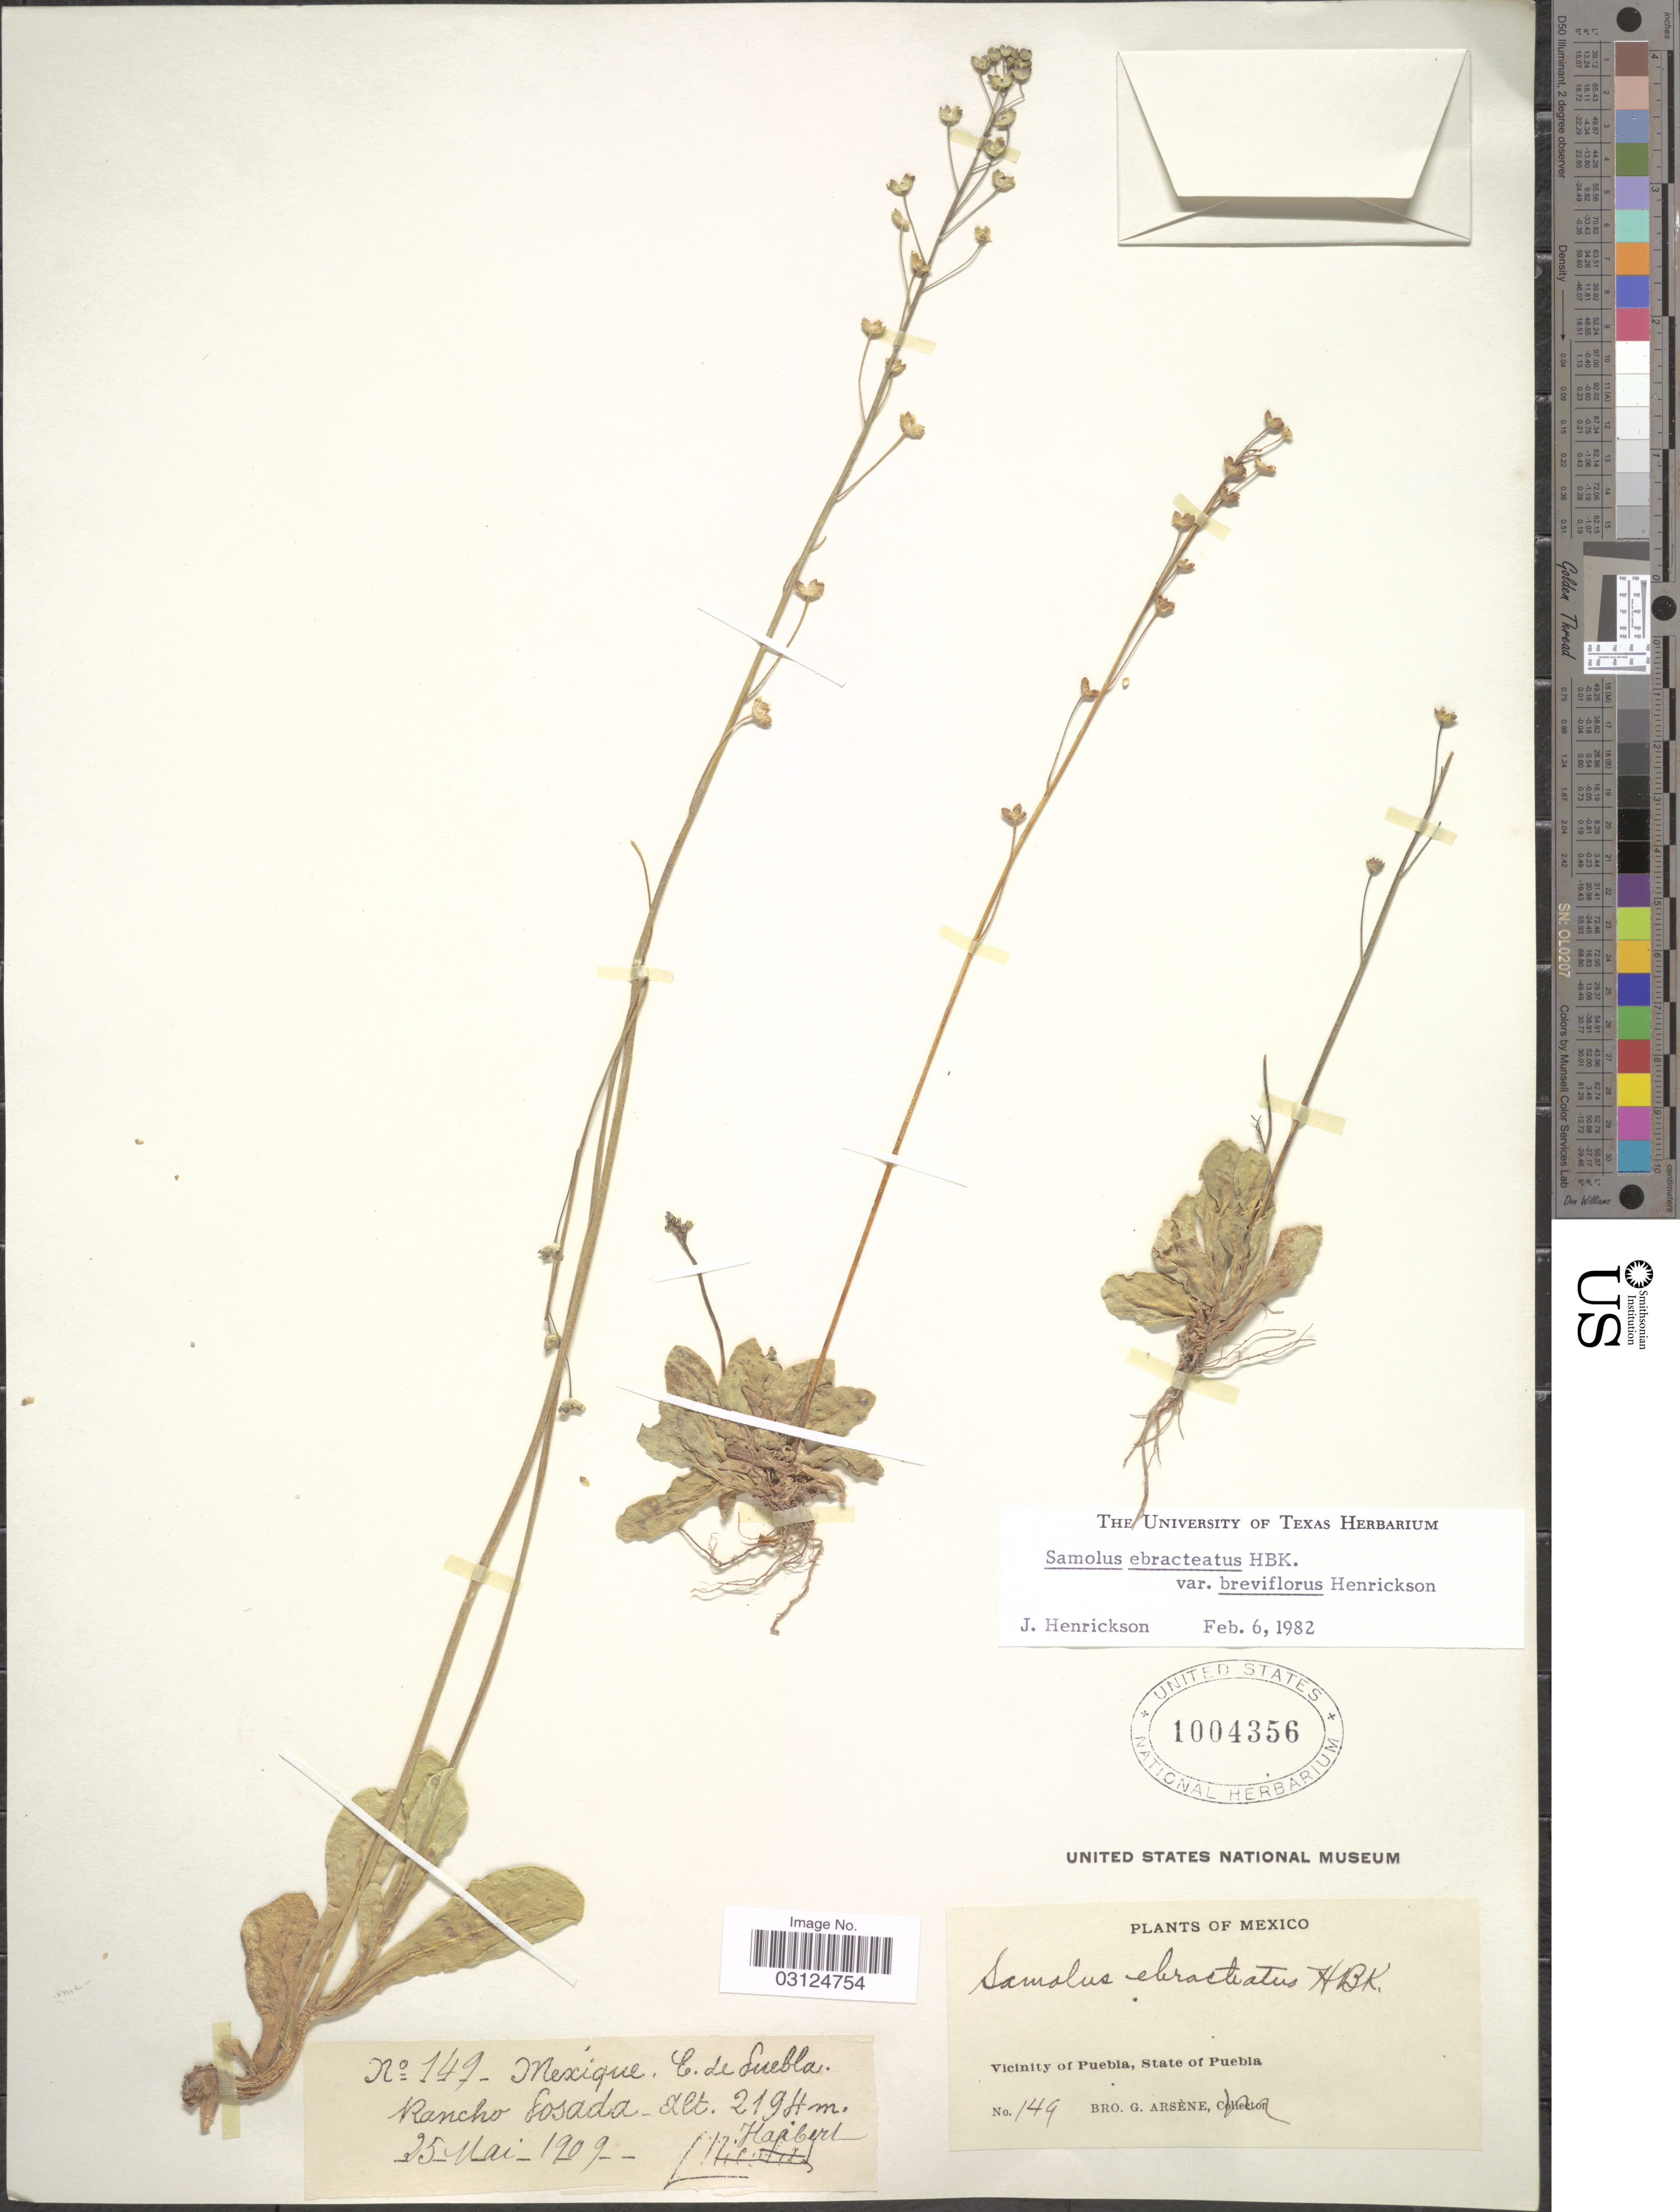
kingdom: Plantae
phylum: Tracheophyta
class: Magnoliopsida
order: Ericales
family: Primulaceae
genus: Samolus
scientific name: Samolus ebracteatus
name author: Kunth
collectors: Haiberl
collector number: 149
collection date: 1909-05-25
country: Mexico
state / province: Puebla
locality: E. de Puebla. Rancho Posada. Vicinity of Puebla.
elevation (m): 2194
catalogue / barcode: US 1004356